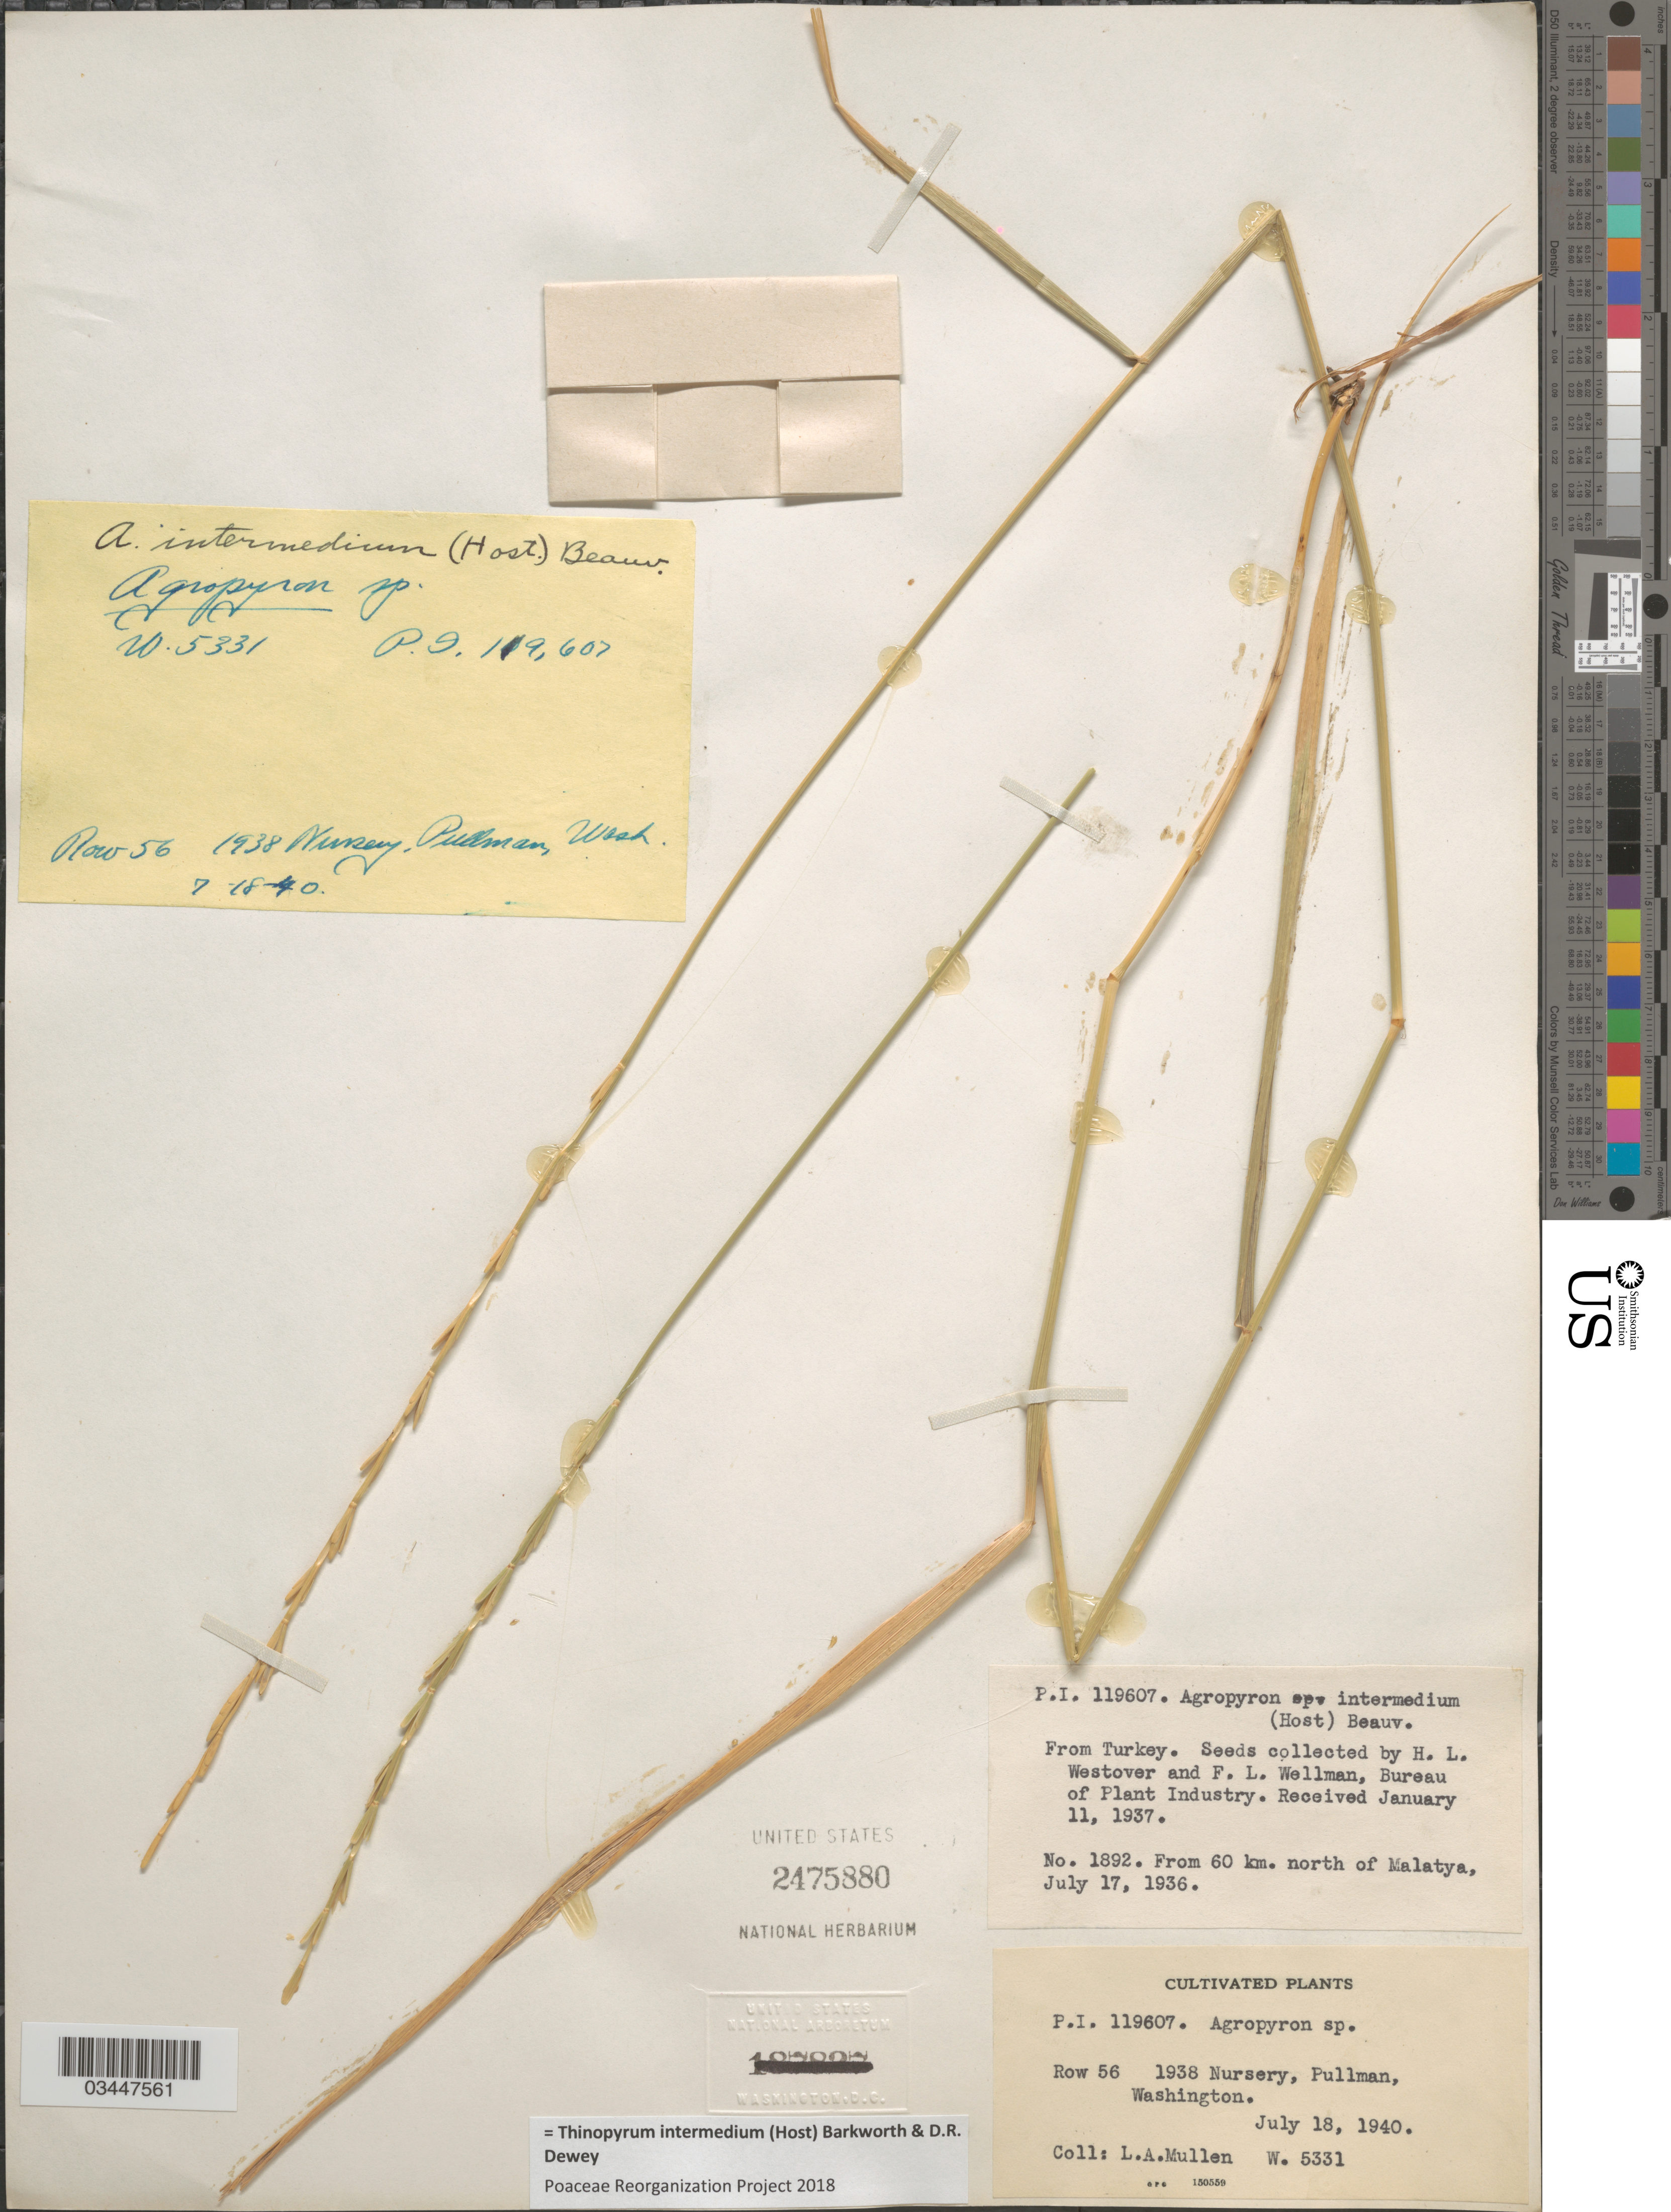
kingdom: Plantae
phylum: Tracheophyta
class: Liliopsida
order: Poales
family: Poaceae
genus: Thinopyrum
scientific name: Thinopyrum intermedium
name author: (Host) Barkworth & Dewey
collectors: L. Mullen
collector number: W5331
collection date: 1940-07-18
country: United States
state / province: Washington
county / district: Whitman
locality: Row 56. 1938 Nursery, Pullman.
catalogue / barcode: US 2475880-2